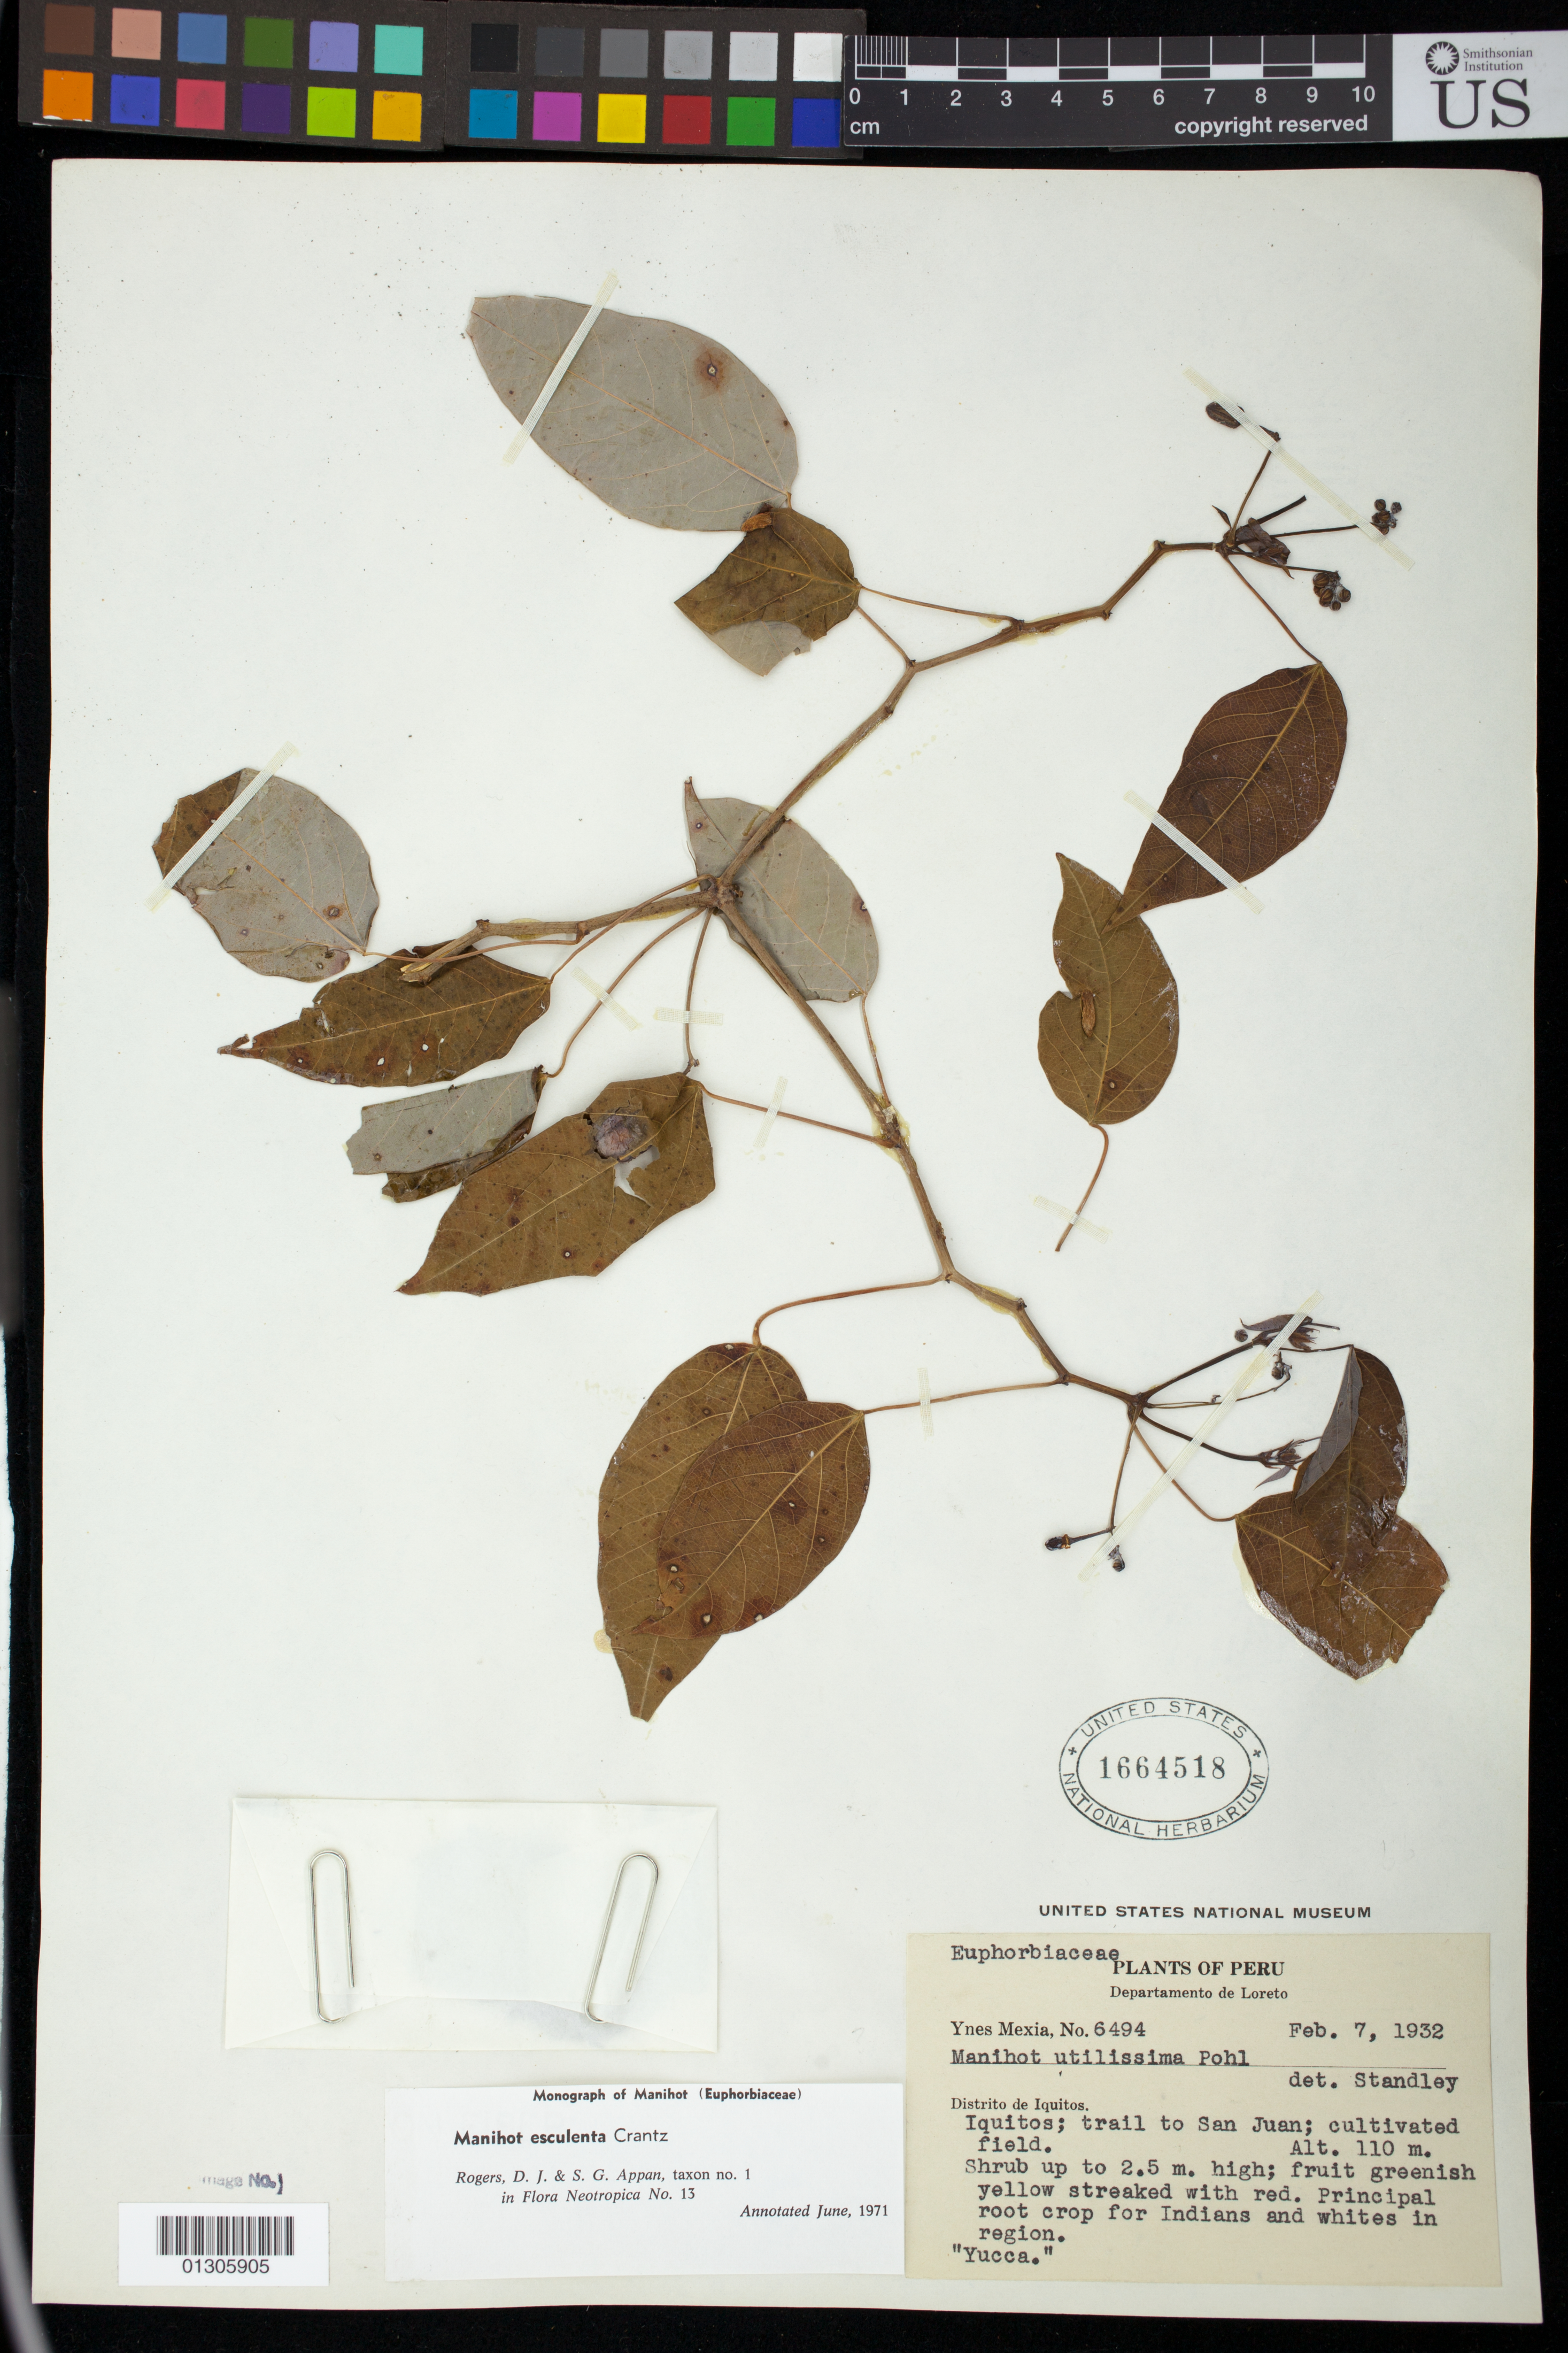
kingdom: Plantae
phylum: Tracheophyta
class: Magnoliopsida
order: Malpighiales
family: Euphorbiaceae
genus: Manihot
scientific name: Manihot esculenta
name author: Crantz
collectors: Y. Mexia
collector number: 6494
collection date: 1932-07-02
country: Peru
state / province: Loreto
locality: Iquitos; trail to San Juan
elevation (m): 110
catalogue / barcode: US 1664518